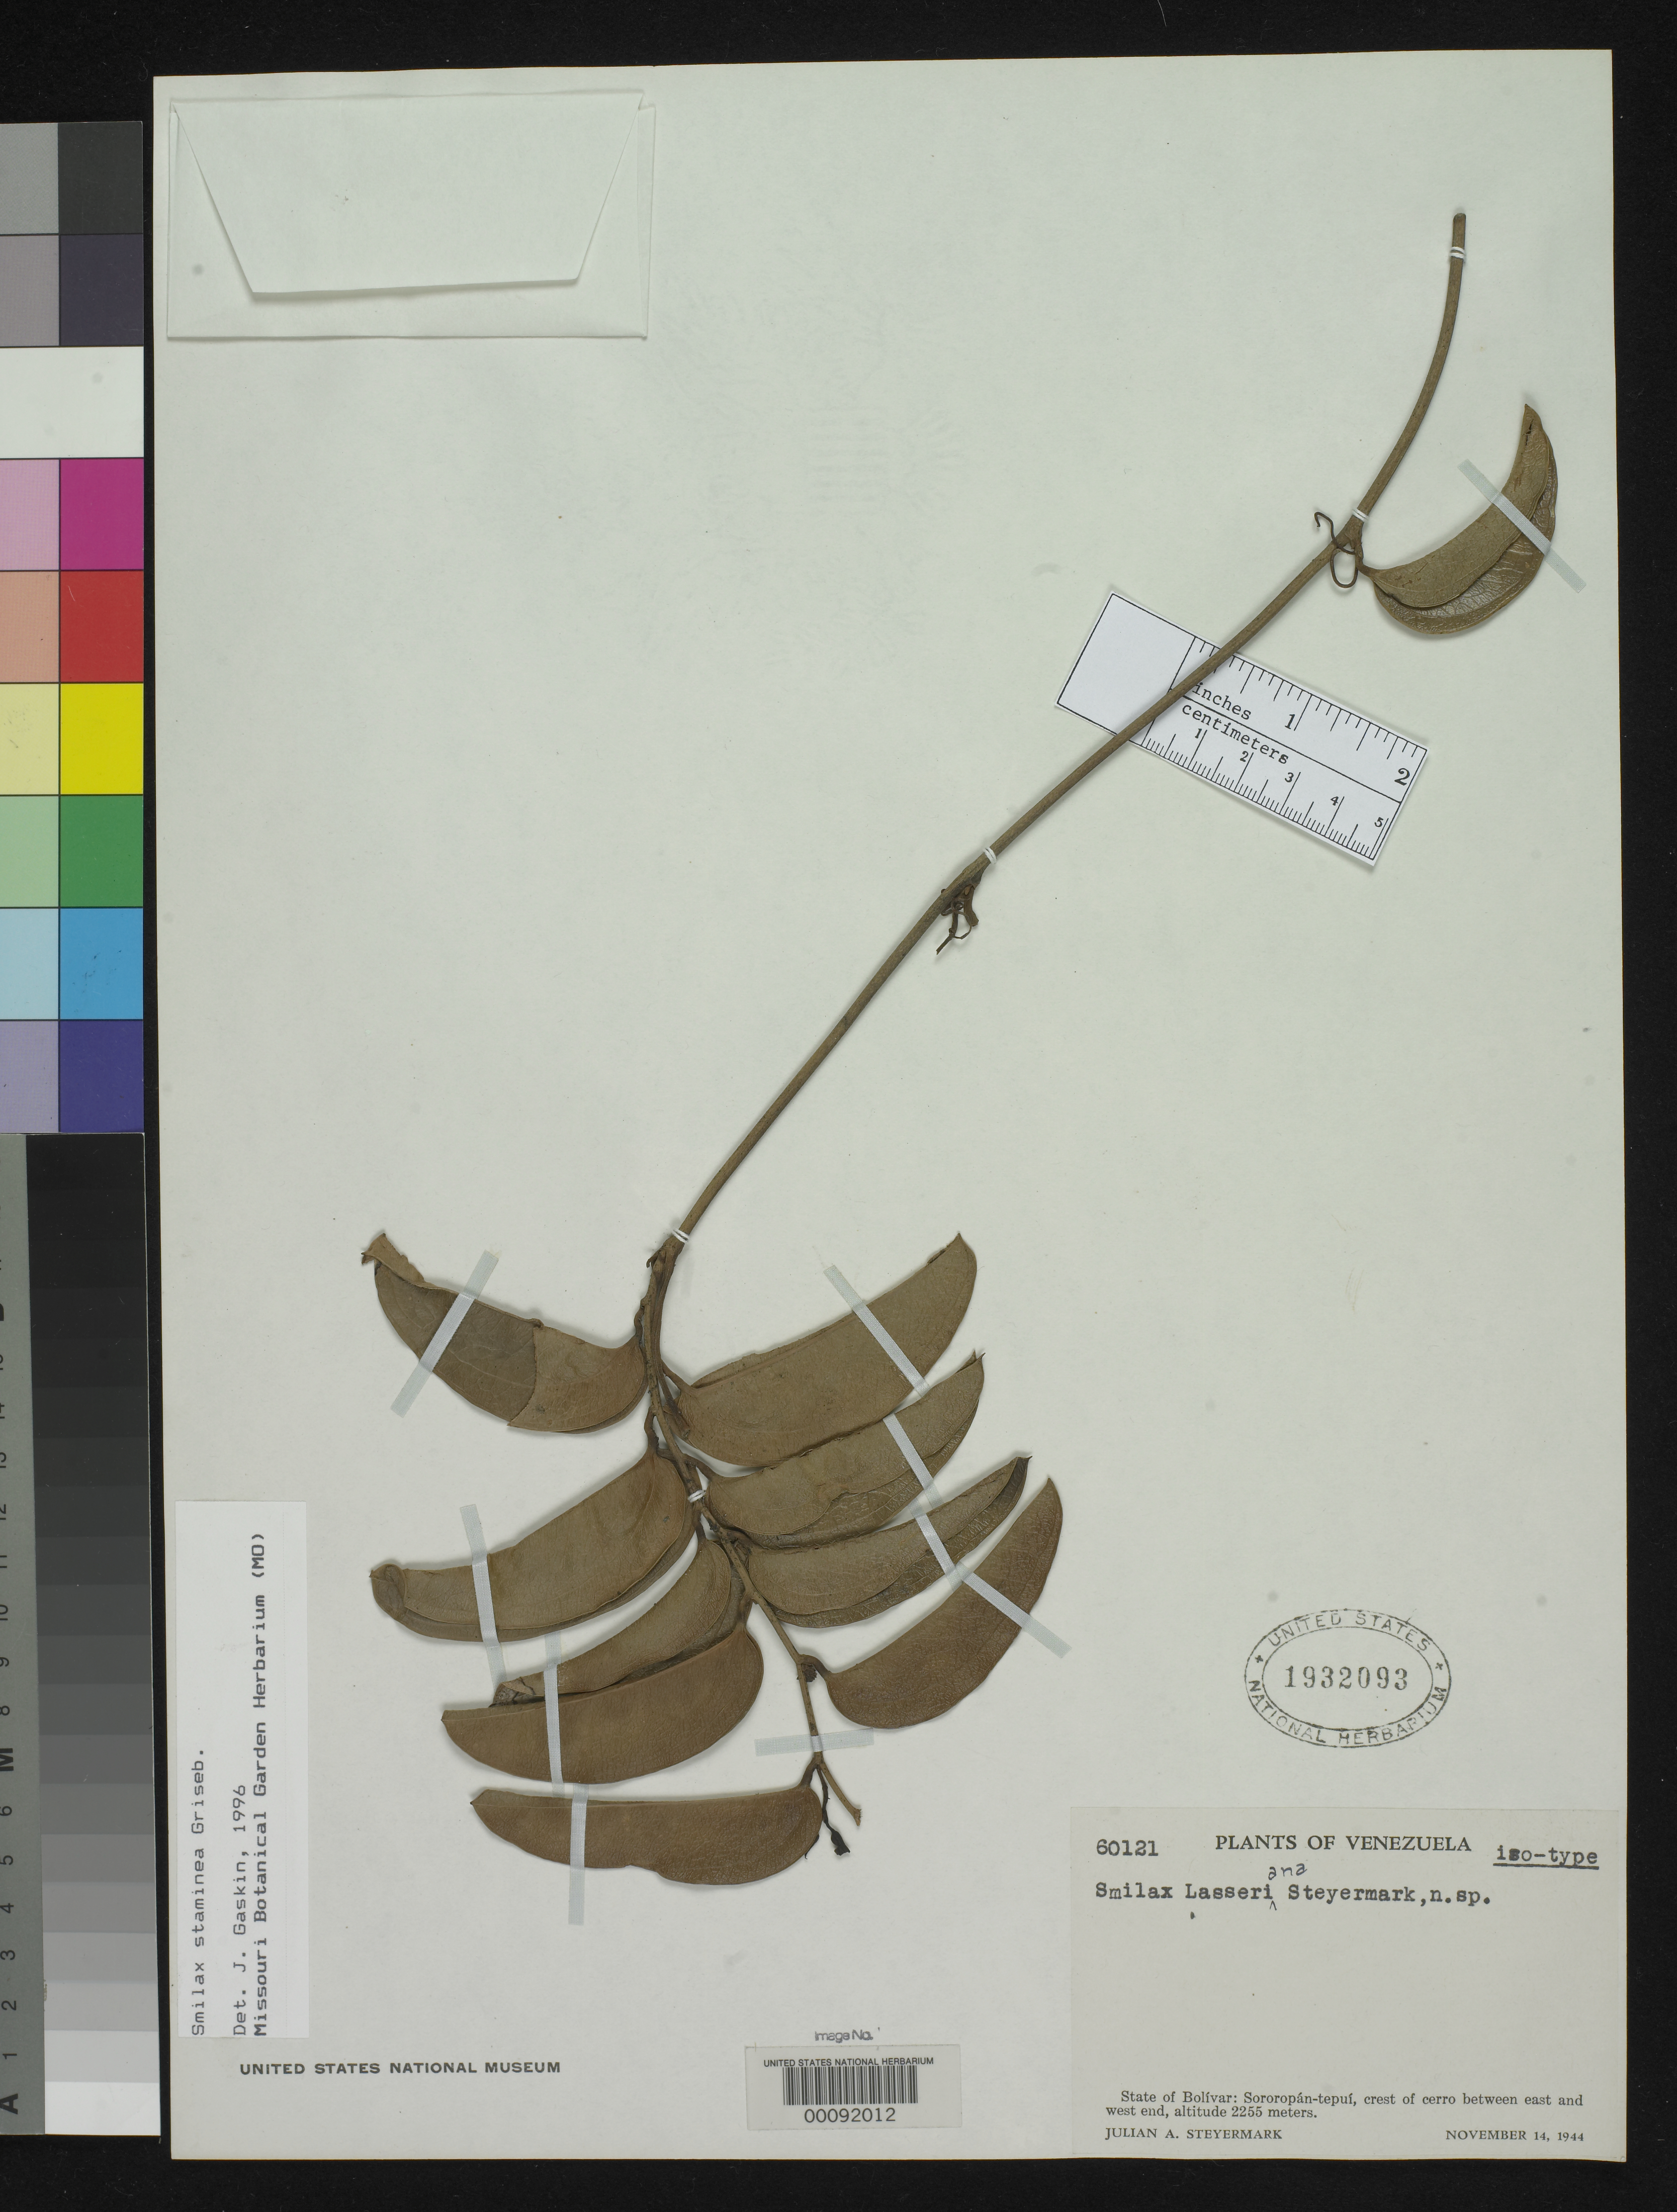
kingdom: Plantae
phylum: Tracheophyta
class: Liliopsida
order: Liliales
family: Smilacaceae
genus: Smilax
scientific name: Smilax lasseriana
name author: Steyerm.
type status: Isotype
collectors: J. Steyermark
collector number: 60121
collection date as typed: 14 Nov 1944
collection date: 1944-11-14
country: Venezuela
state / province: Bolivar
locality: Sororopan-Tepui, crest of Cerro between E & W end.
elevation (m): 2255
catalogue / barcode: US 1932093